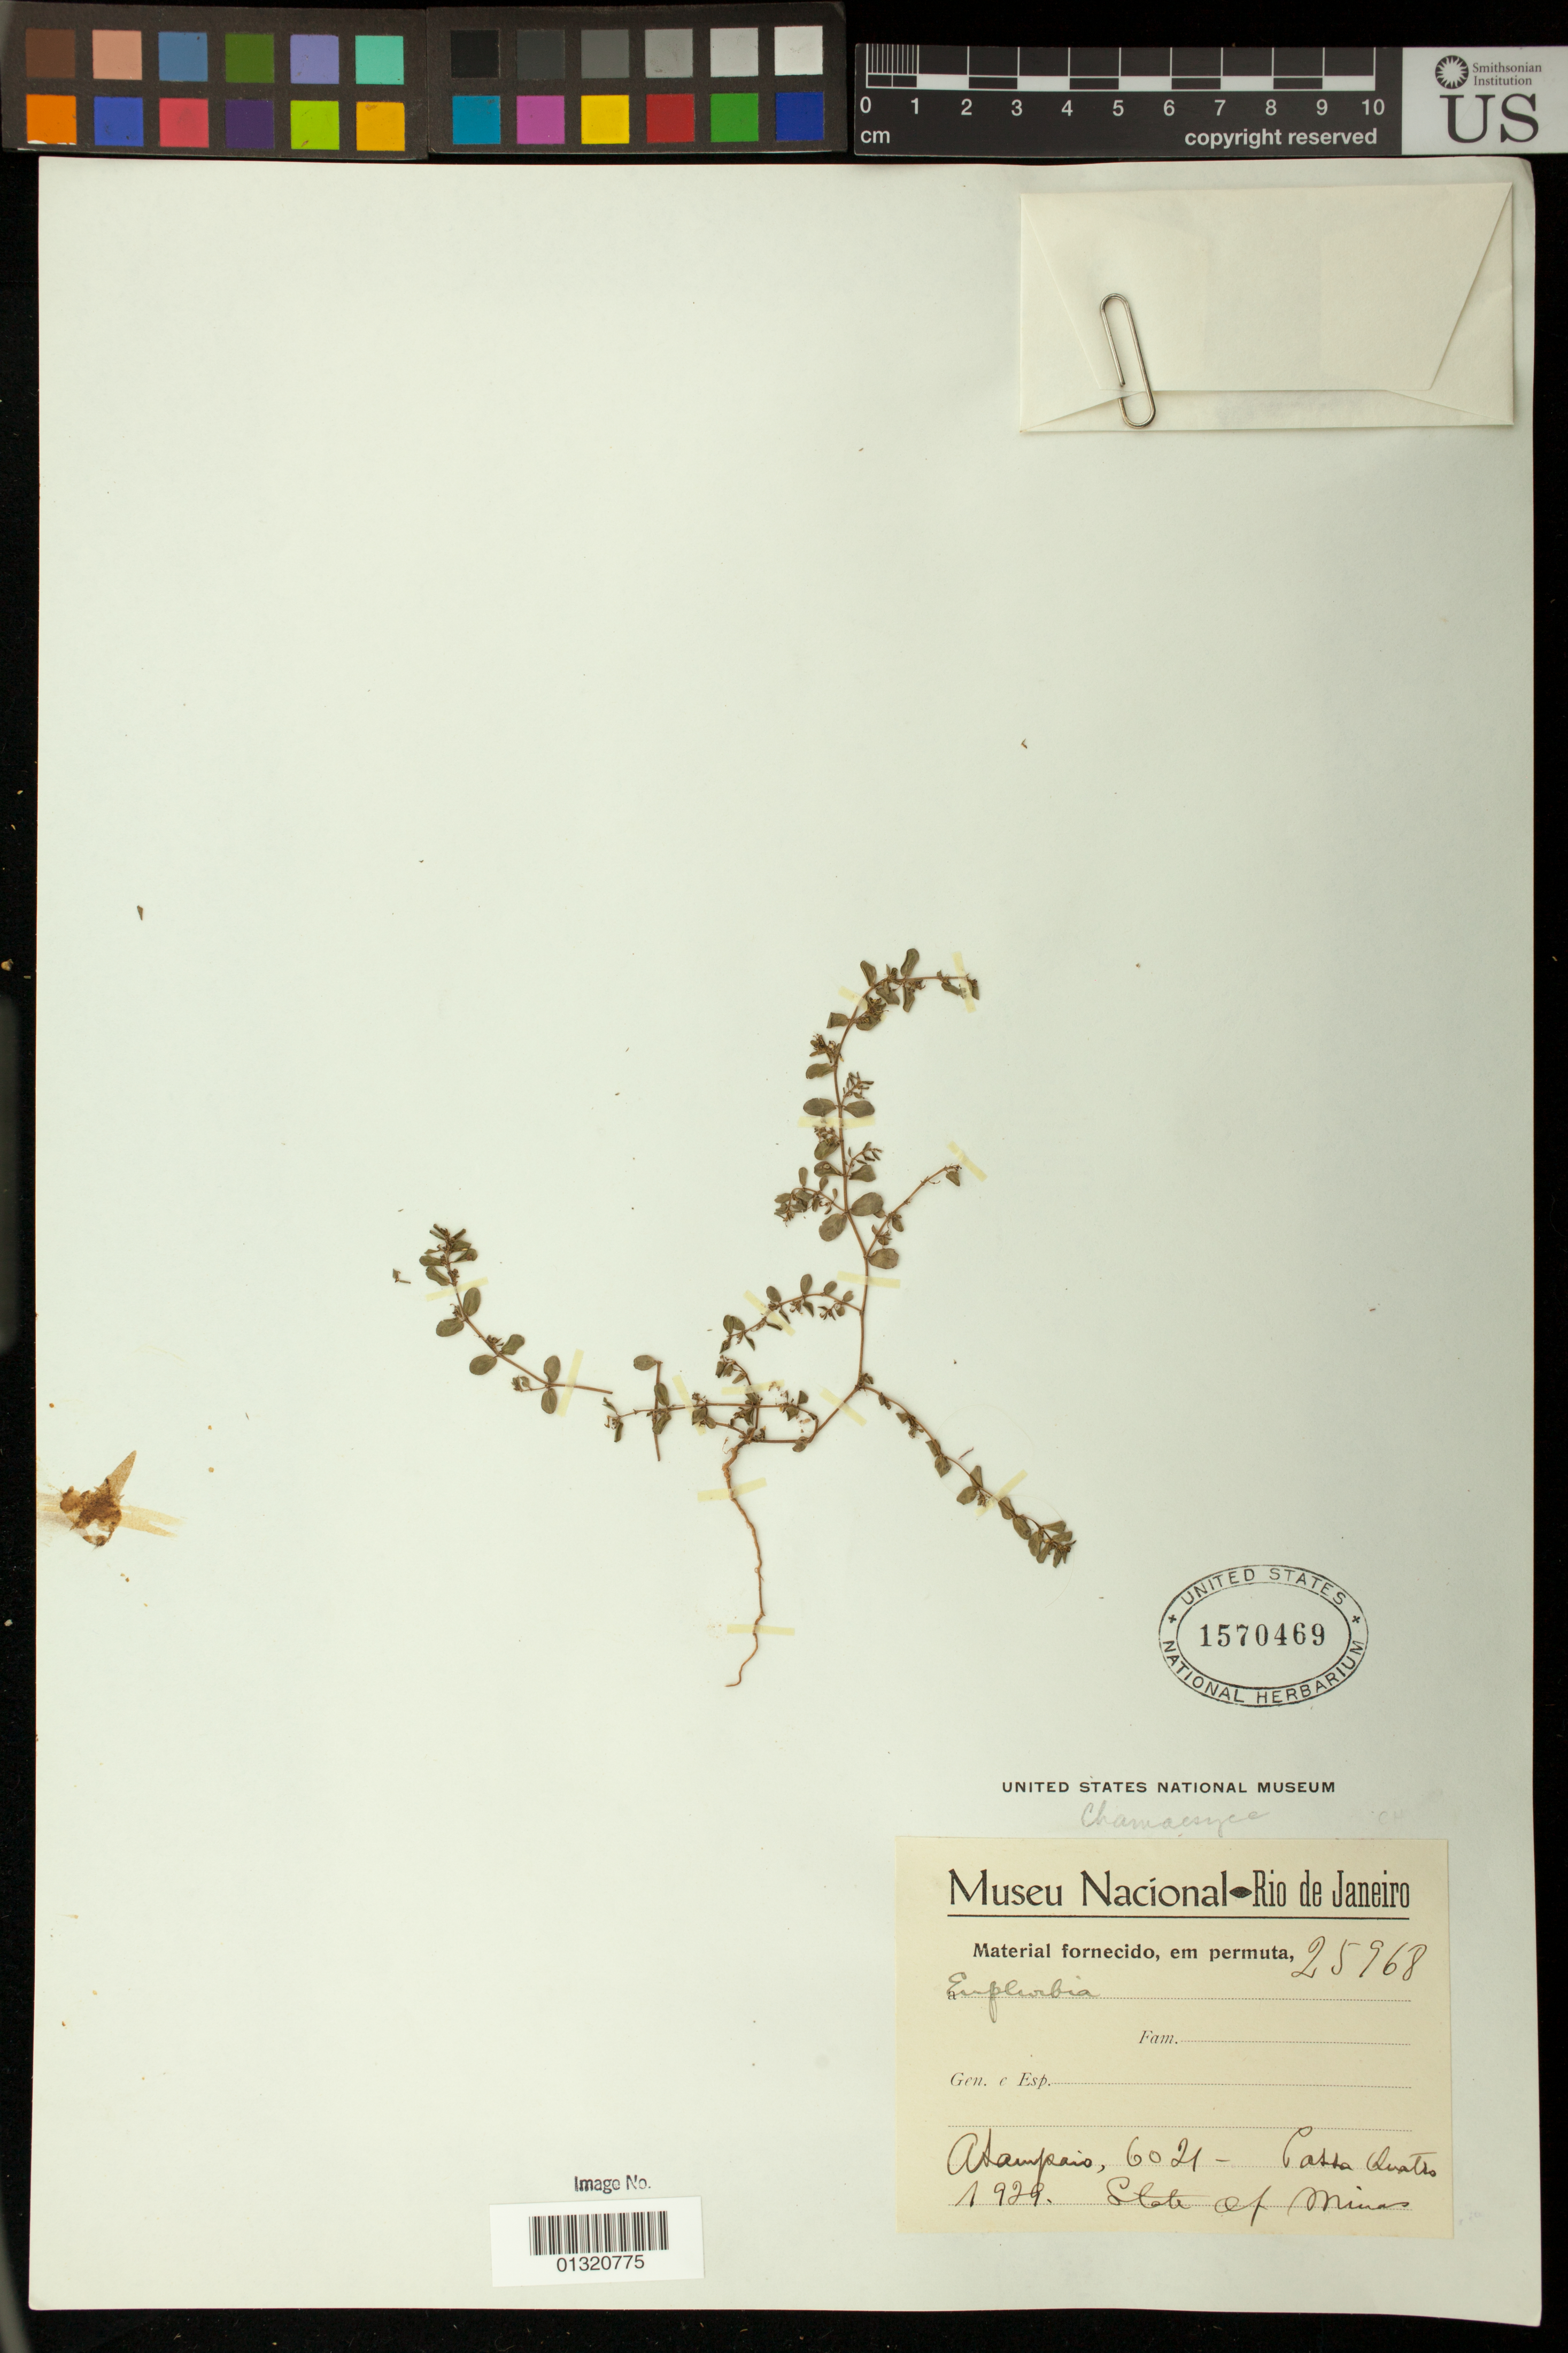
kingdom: Plantae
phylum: Tracheophyta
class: Magnoliopsida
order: Malpighiales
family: Euphorbiaceae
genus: Euphorbia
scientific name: Euphorbia sp.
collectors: A. J. Sampaio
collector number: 6021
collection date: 1929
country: Brazil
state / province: Minas Gerais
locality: Passa Quatro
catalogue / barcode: US 1570469